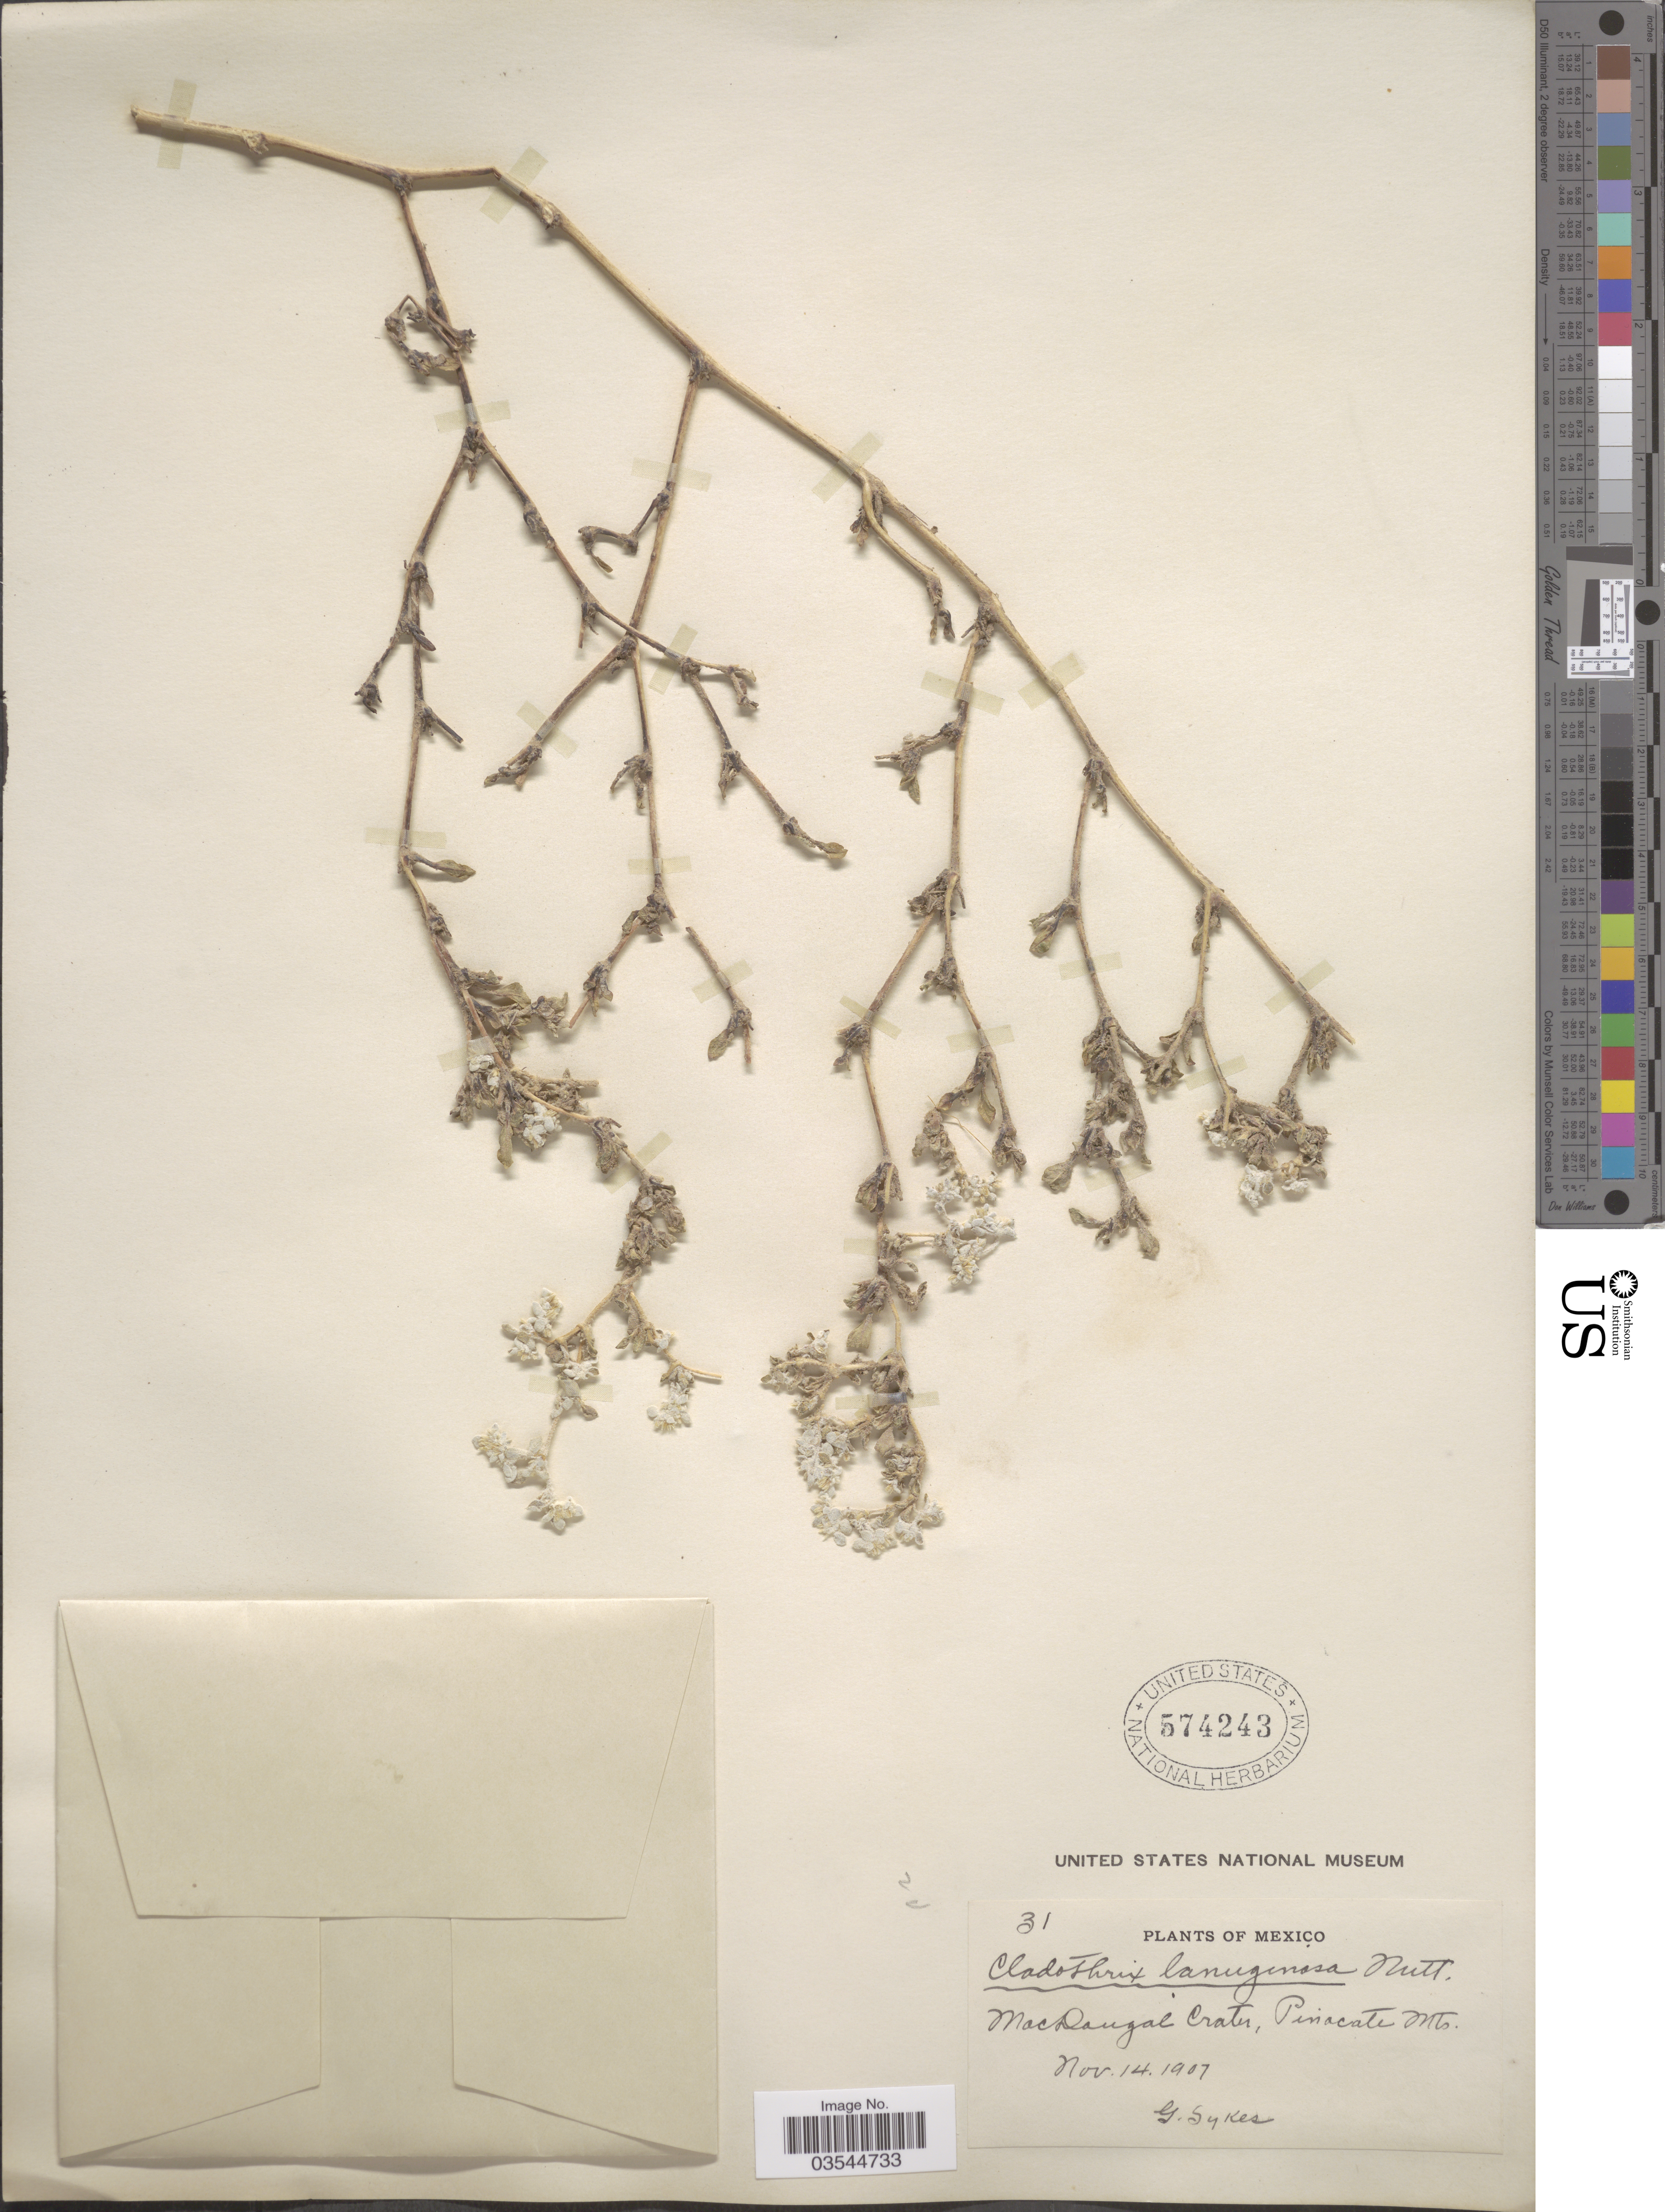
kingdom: Plantae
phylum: Tracheophyta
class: Magnoliopsida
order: Caryophyllales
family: Amaranthaceae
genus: Tidestromia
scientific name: Tidestromia lanuginosa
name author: (Nutt.) Standl.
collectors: G. Sykes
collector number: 31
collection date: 1907-11-14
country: Mexico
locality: MacDougal Crater, Pinacate Mts.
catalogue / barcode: US 574243